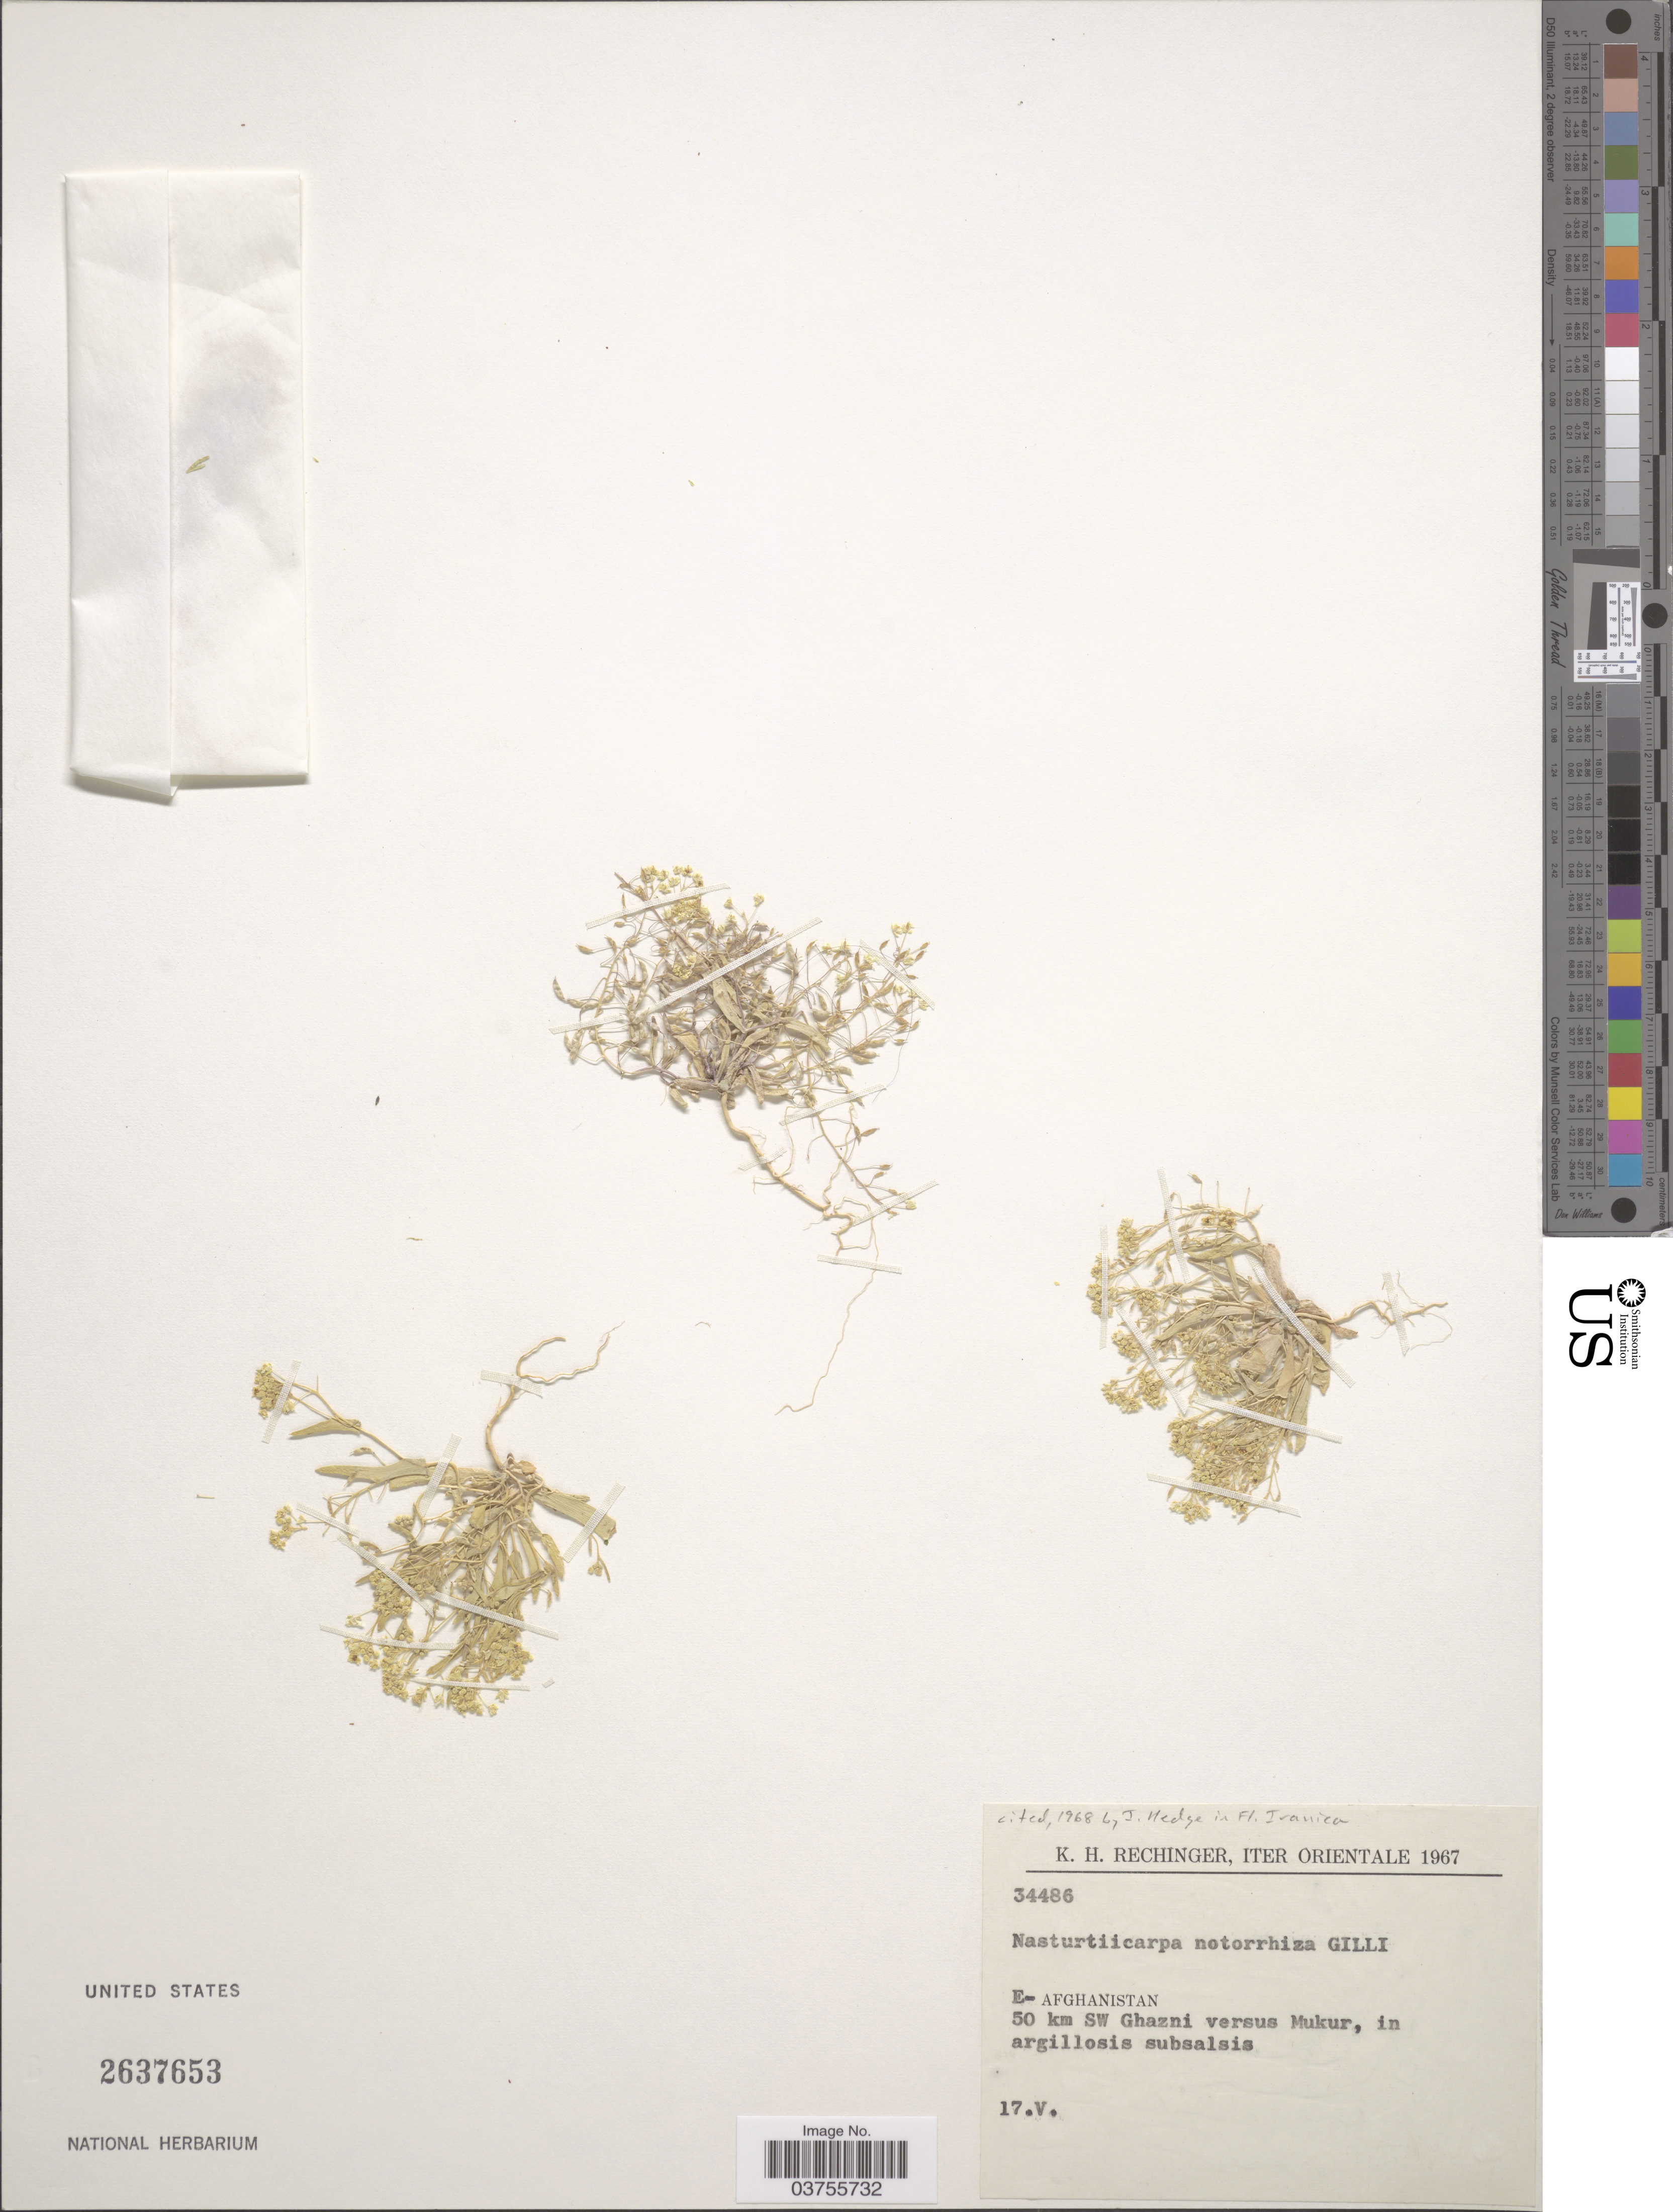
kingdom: Plantae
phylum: Tracheophyta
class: Magnoliopsida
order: Brassicales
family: Brassicaceae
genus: Nasturtiicarpa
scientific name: Nasturtiicarpa notorrhiza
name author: Gilli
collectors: K. H. Rechinger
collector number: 34486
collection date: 1967-05-17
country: Afghanistan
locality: Iter Orientale. E-Afghanistan. 50 km SW Ghazni versus Mukur.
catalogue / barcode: US 2637653